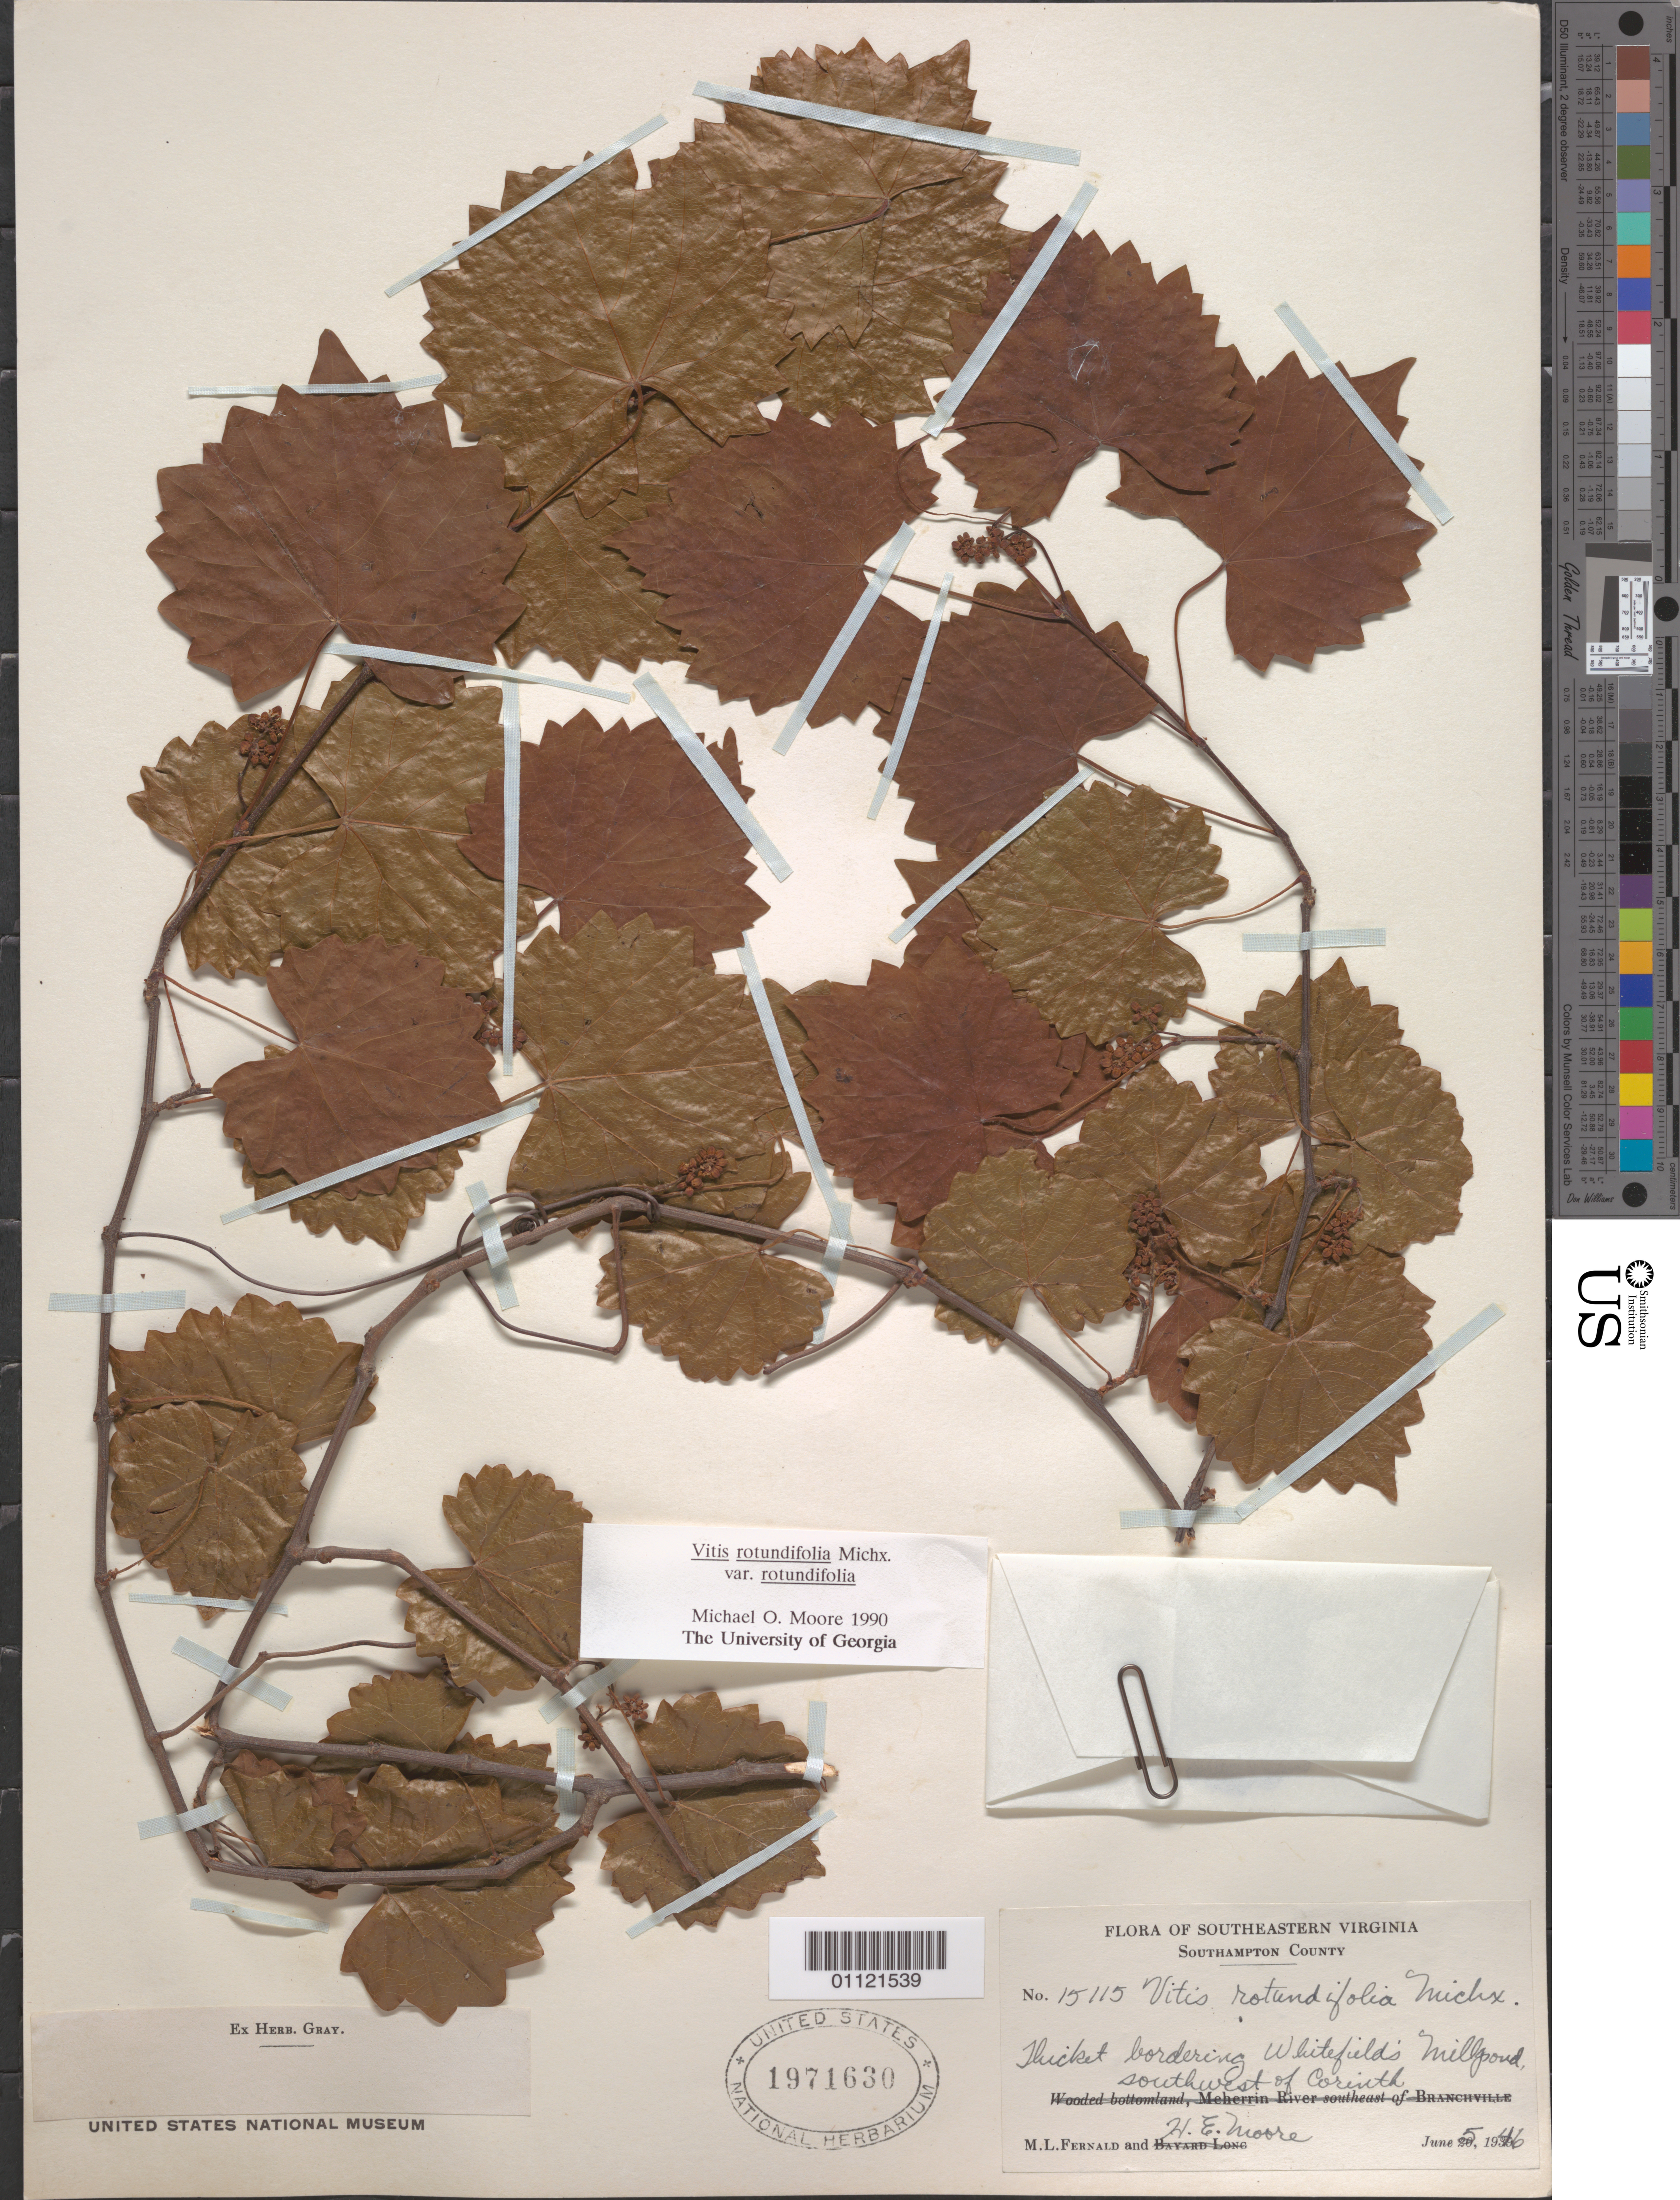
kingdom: Plantae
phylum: Tracheophyta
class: Magnoliopsida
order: Vitales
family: Vitaceae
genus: Vitis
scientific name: Vitis rotundifolia var. rotundifolia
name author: Michx.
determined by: Moore, M. O.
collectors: M. L. Fernald & H. E. Moore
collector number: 15115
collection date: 1946-06-05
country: United States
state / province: Virginia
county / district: Southampton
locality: Thicket bordering Whitefields Millpond, southwest of Corinth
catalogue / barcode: US 1971630